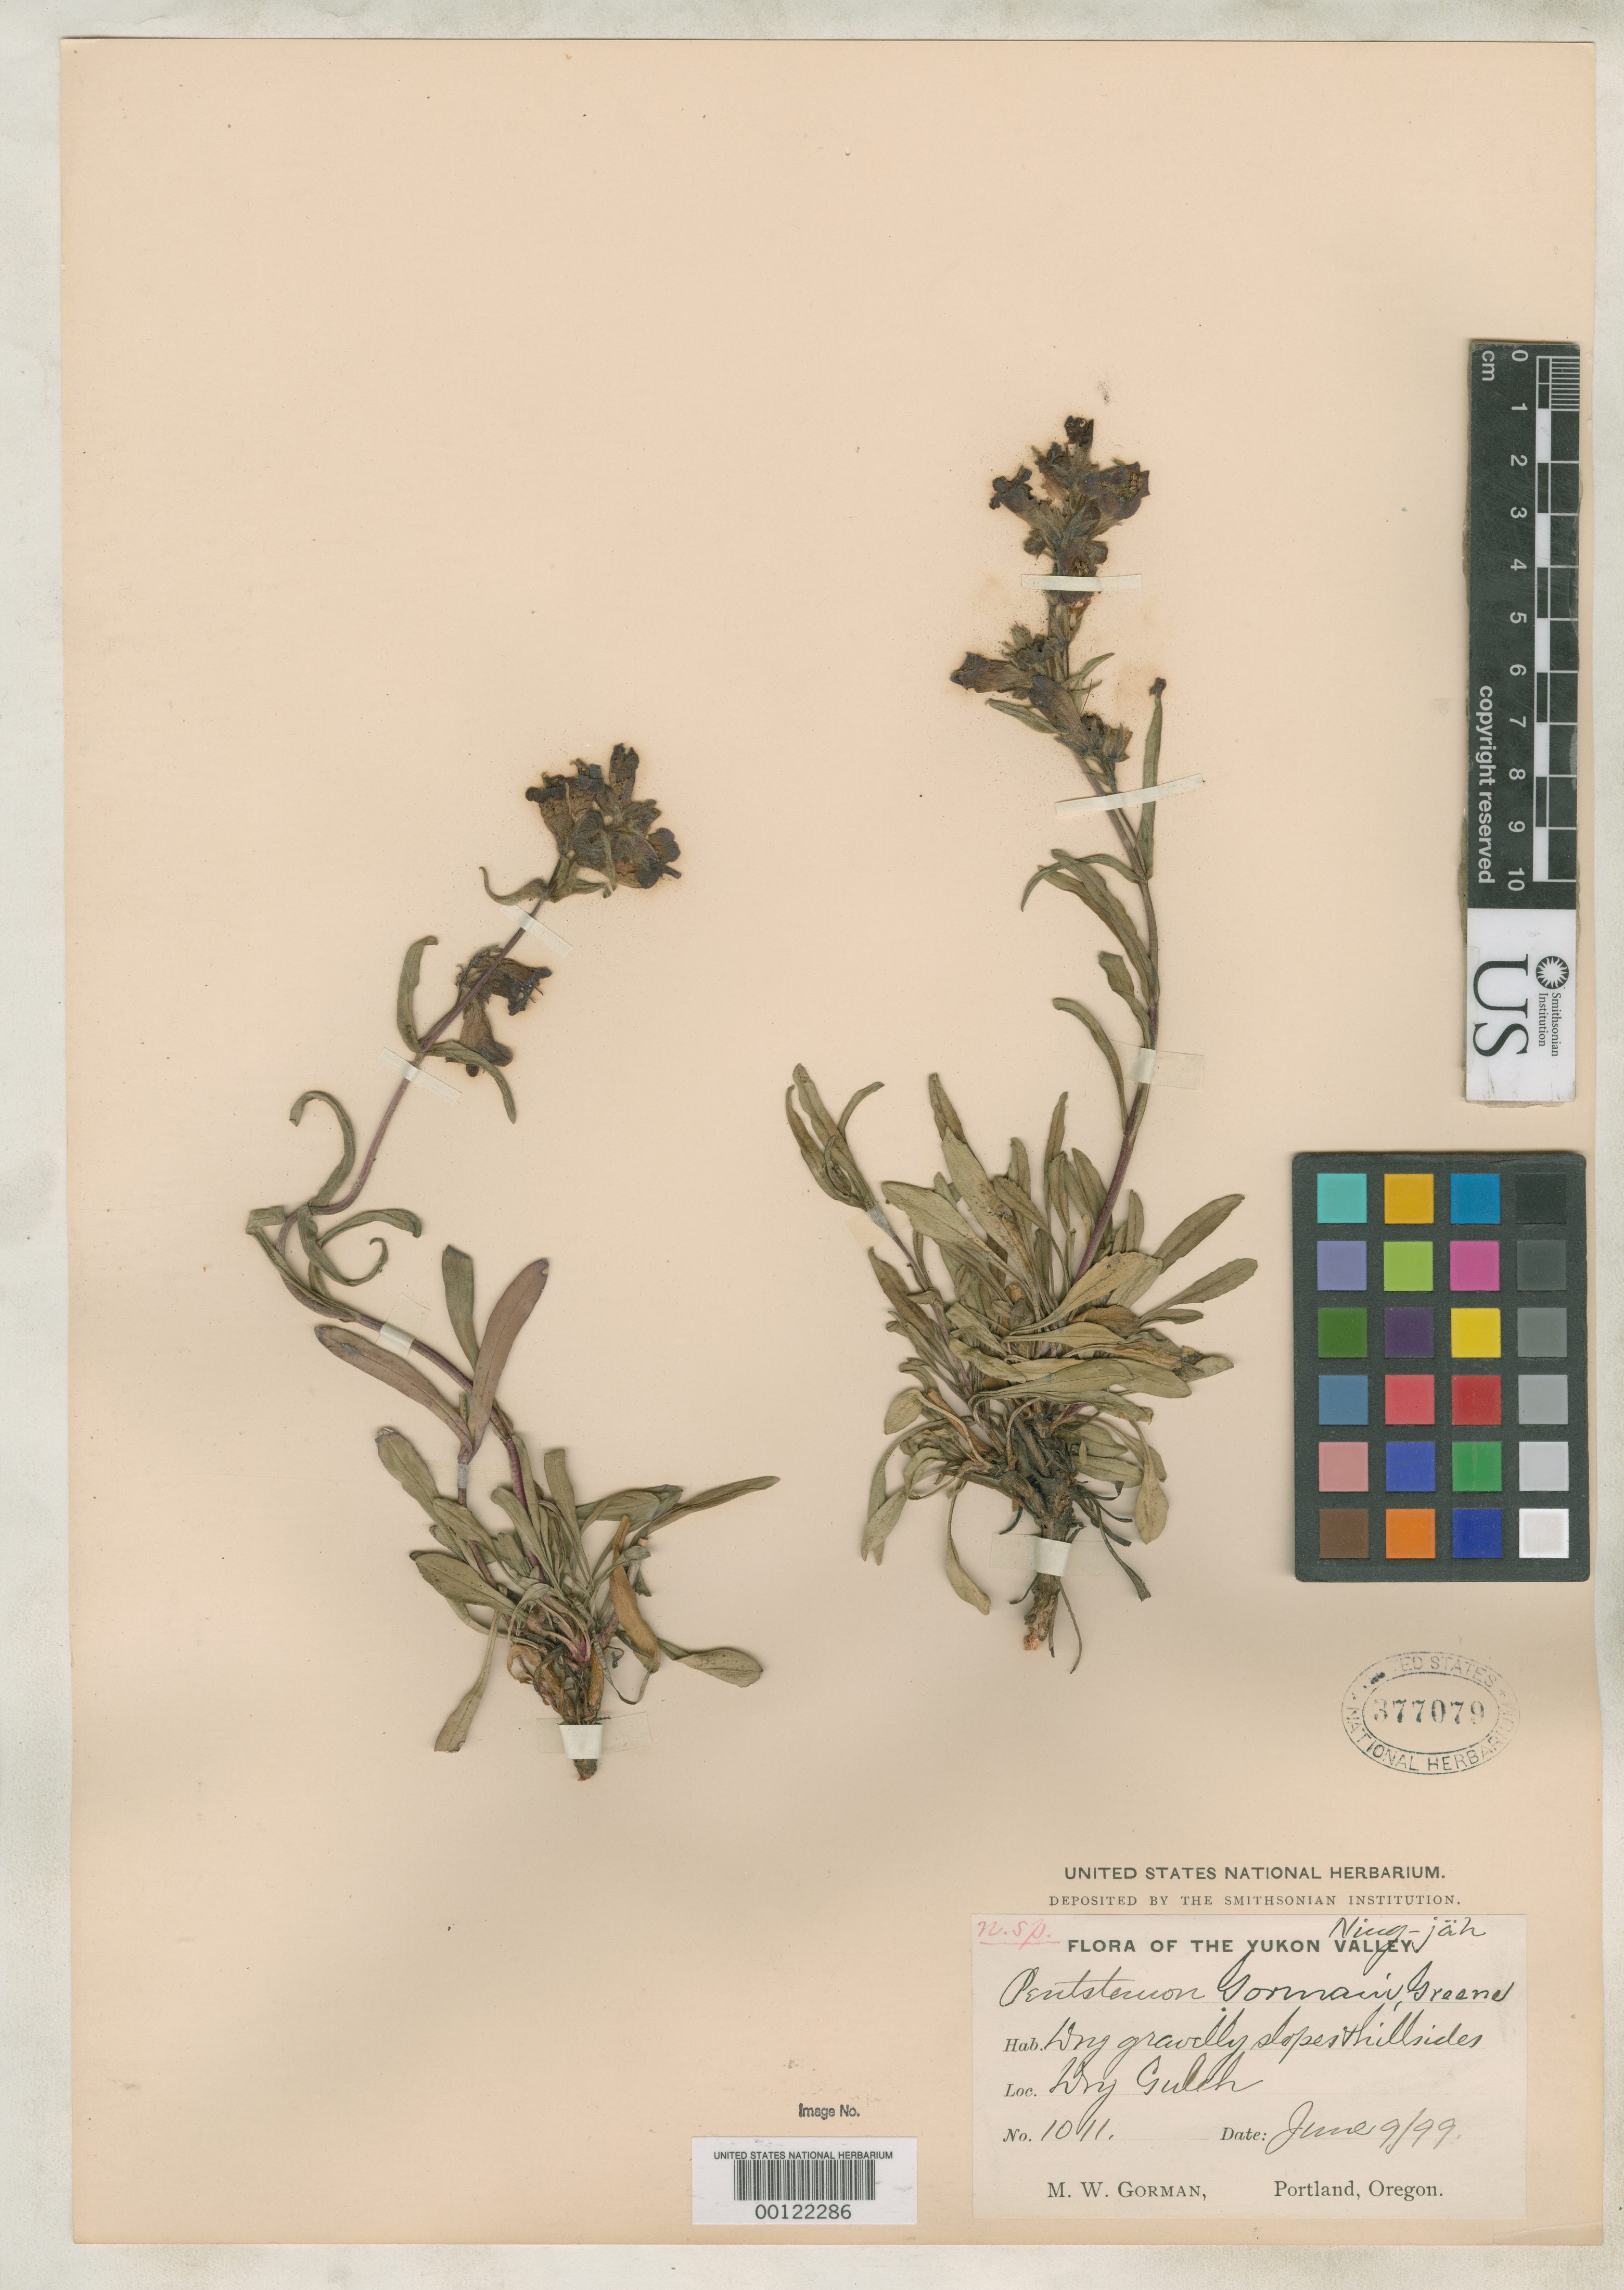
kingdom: Plantae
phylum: Tracheophyta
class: Magnoliopsida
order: Lamiales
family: Plantaginaceae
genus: Penstemon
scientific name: Penstemon gormanii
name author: Greene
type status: Type Collection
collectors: M. W. Gorman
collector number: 1011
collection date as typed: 09 Jun 1899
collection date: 1899-06-09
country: Canada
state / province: Yukon Territory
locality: Dry Gulch.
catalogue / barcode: US 377079